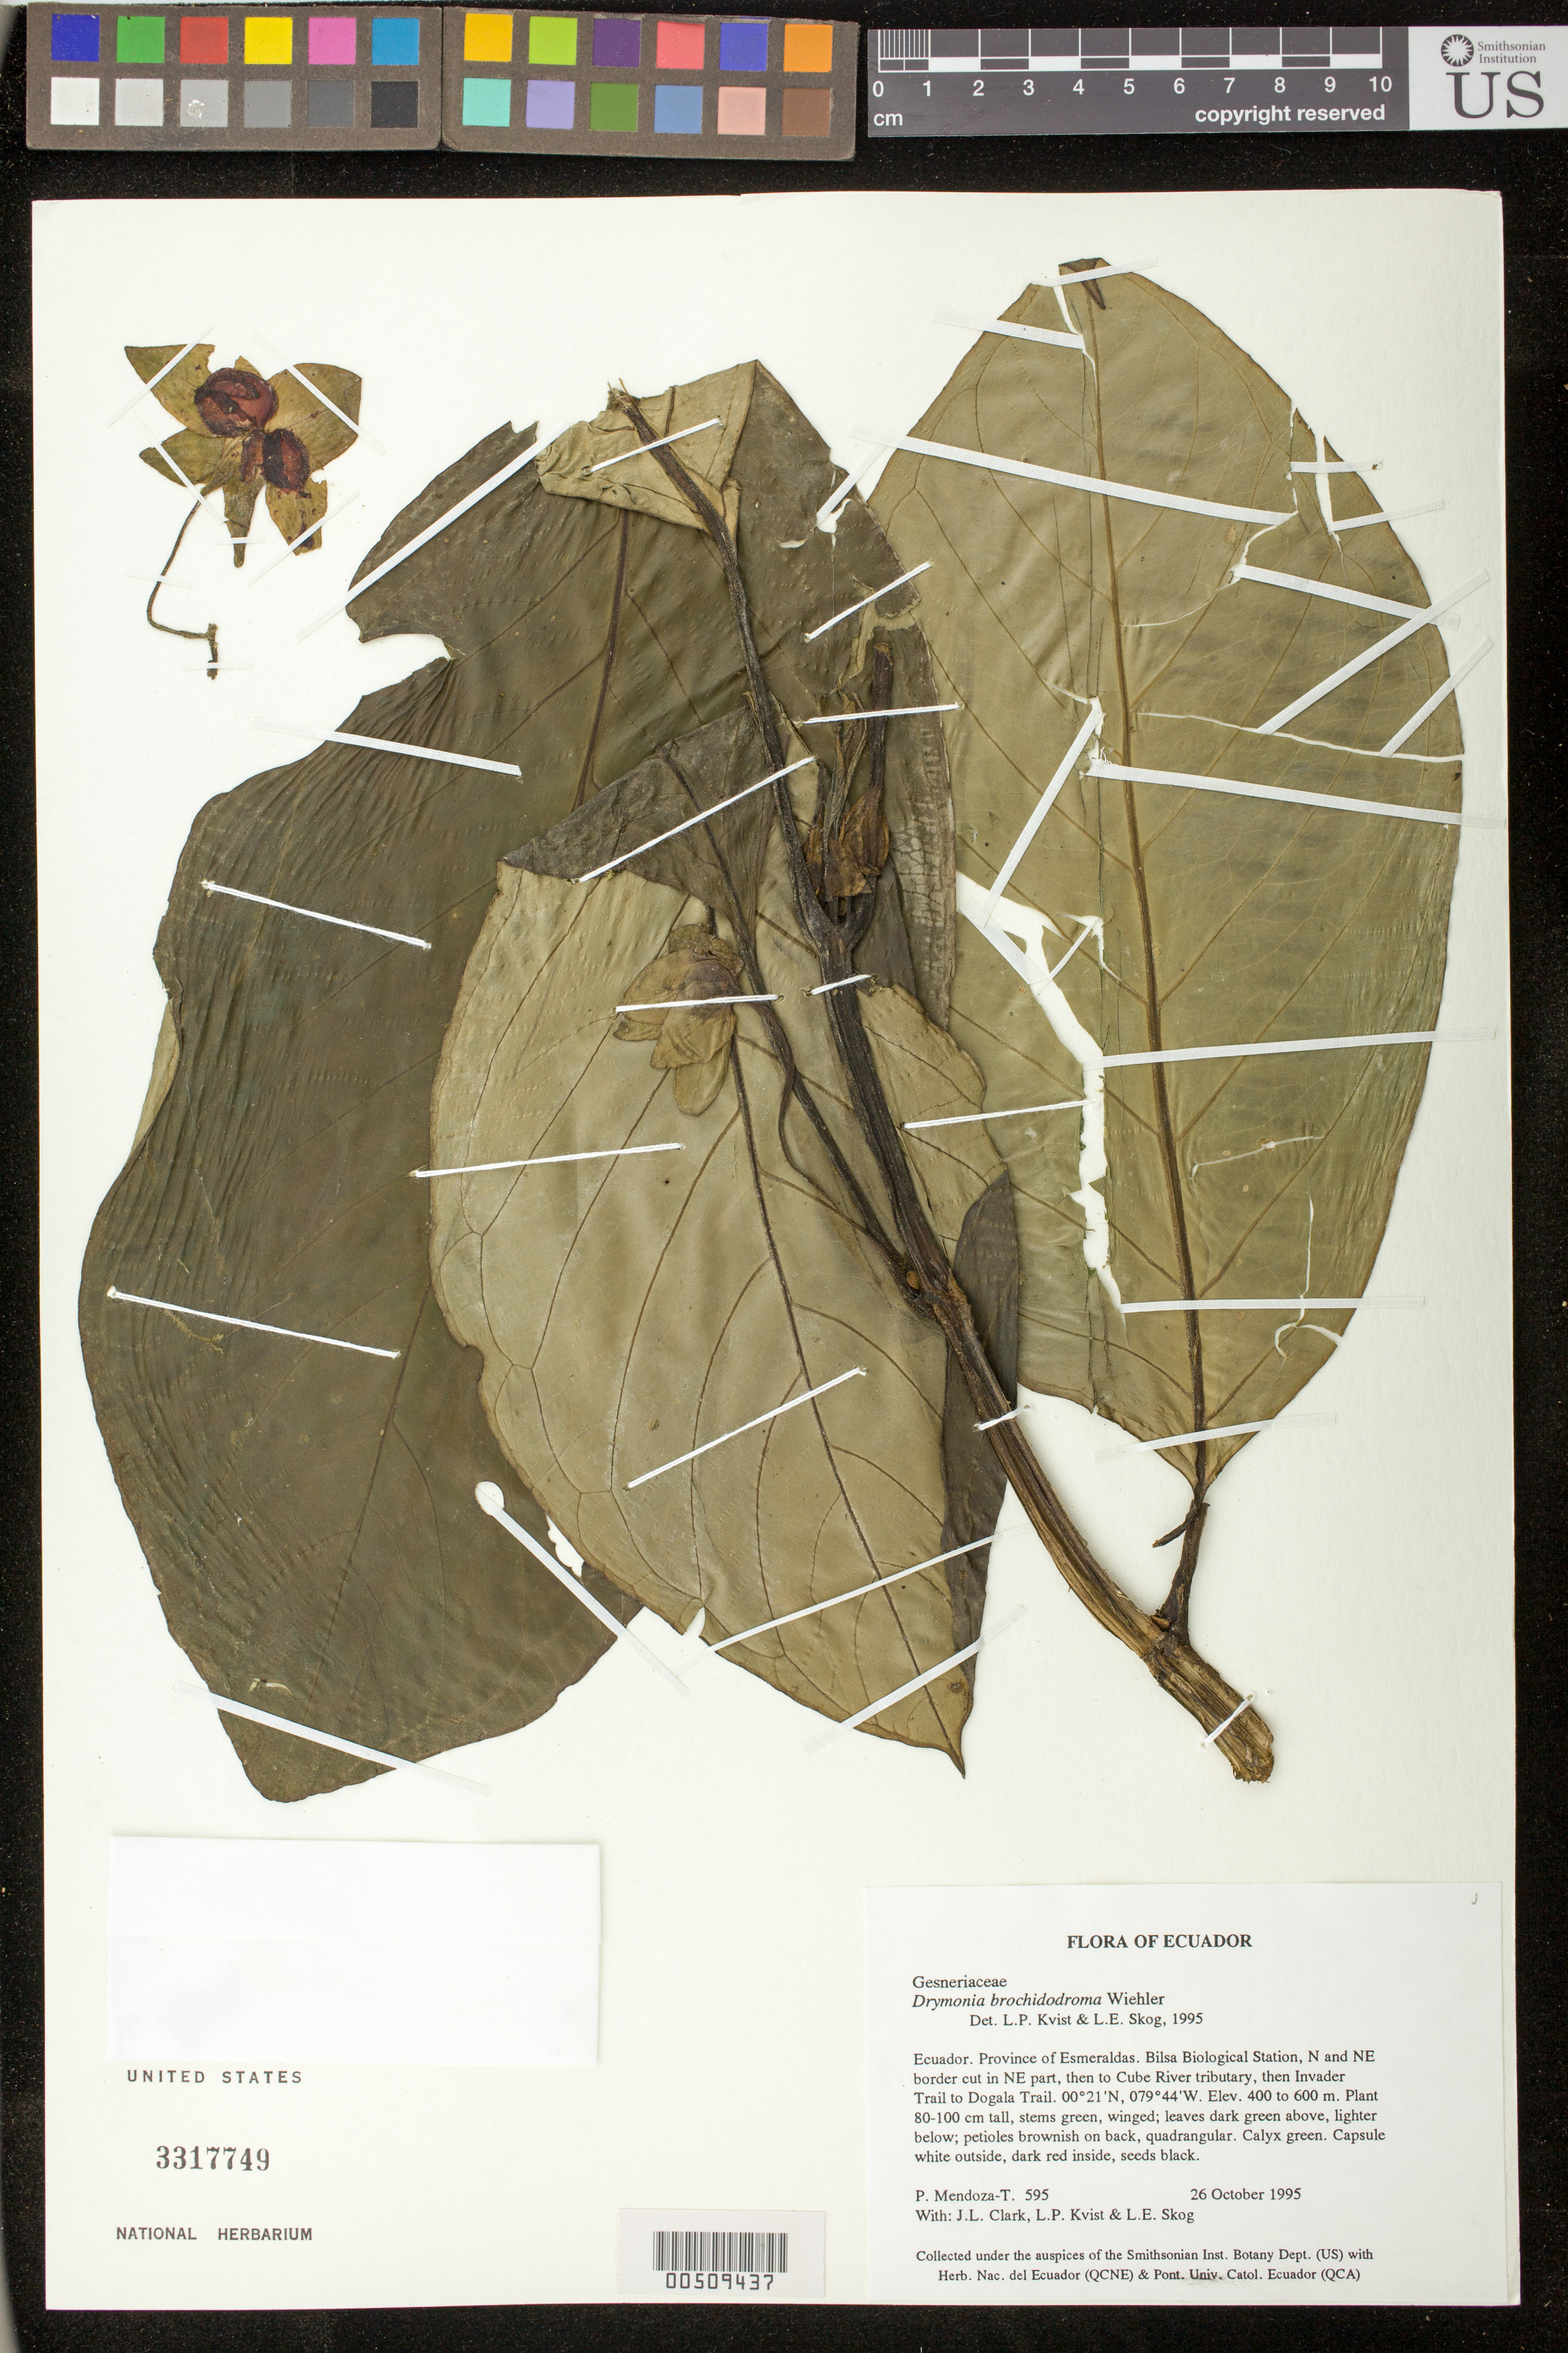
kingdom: Plantae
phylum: Tracheophyta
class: Magnoliopsida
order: Lamiales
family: Gesneriaceae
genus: Drymonia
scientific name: Drymonia brochidodroma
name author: Wiehler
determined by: Skog, Laurence E.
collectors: P. Mendoza-T., J. L. Clark, L. P. Kvist & L. E. Skog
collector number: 595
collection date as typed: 26 Oct 1995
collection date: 1995-10-26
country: Ecuador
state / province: Esmeraldas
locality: Bilsa Biological Station, N and NE border cut in NE part, then to Cube River tributary, then Invader Trail to Dogala Trail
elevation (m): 400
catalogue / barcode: US 3317749